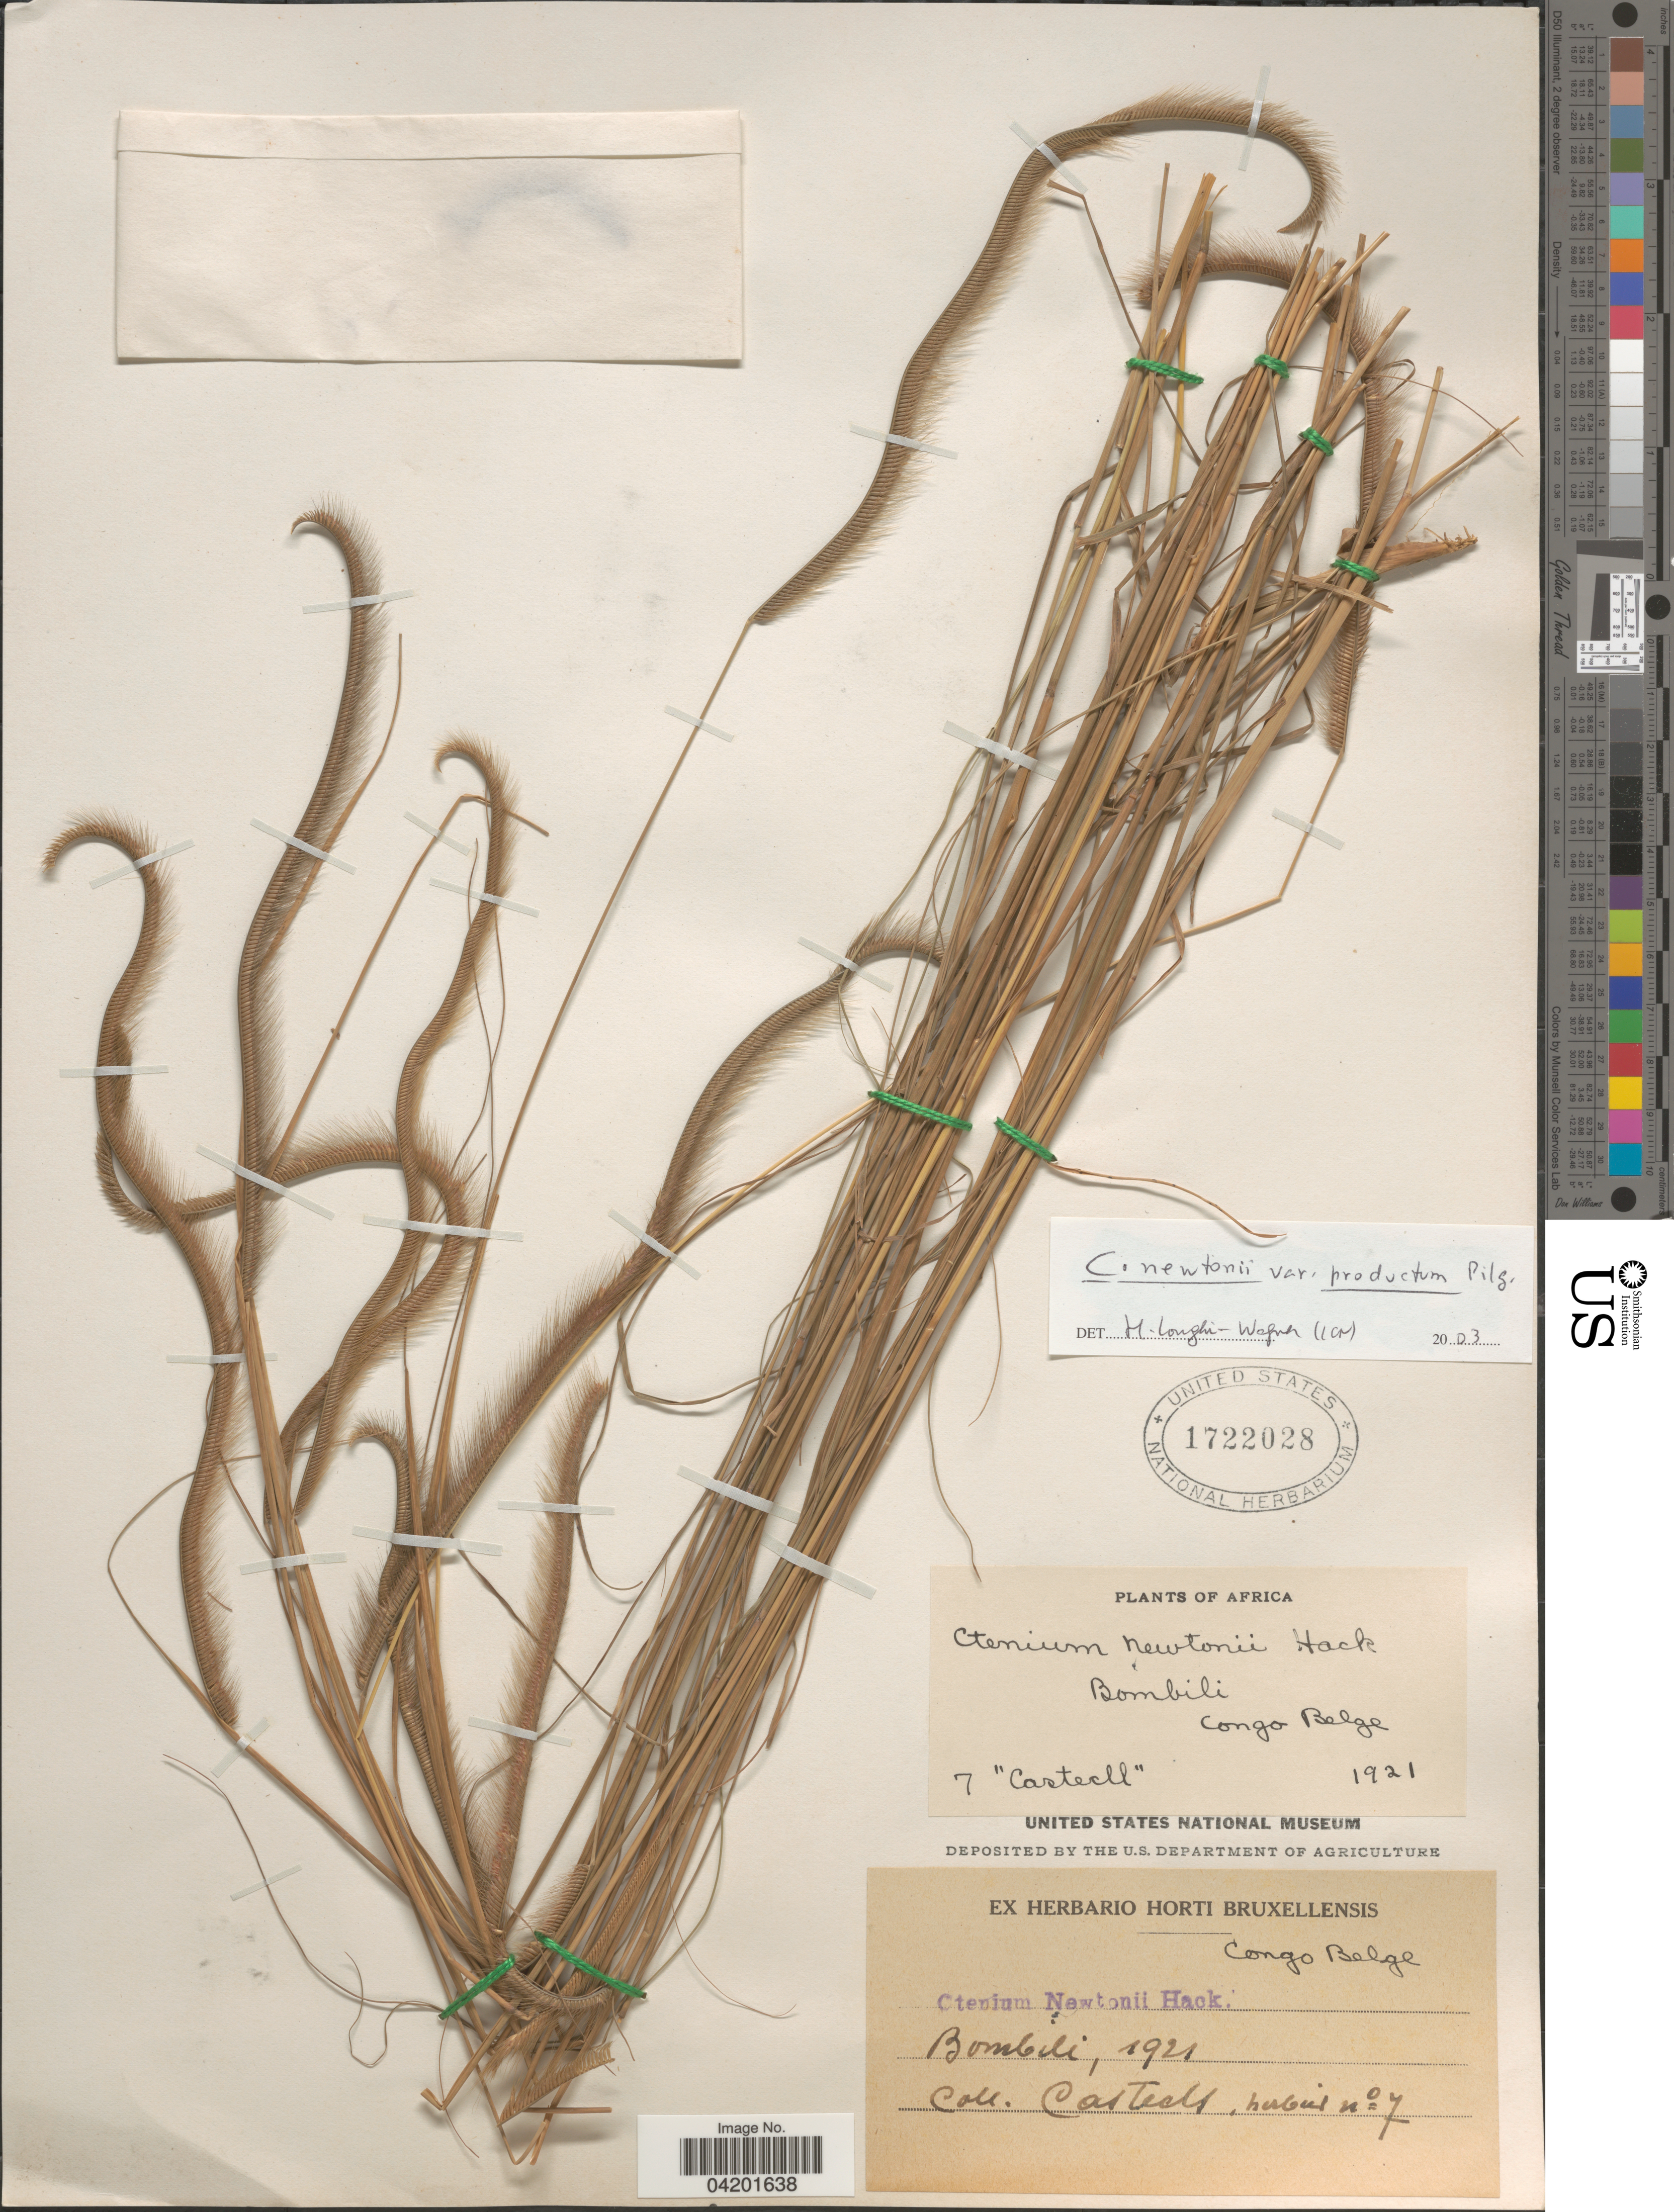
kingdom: Plantae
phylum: Tracheophyta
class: Liliopsida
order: Poales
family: Poaceae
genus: Ctenium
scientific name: Ctenium newtonii var. productum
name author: Pilg.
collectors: Castecll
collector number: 7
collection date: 1921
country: Congo, Democratic Republic of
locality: Congo Belge. Bombili.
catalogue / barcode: US 1722028